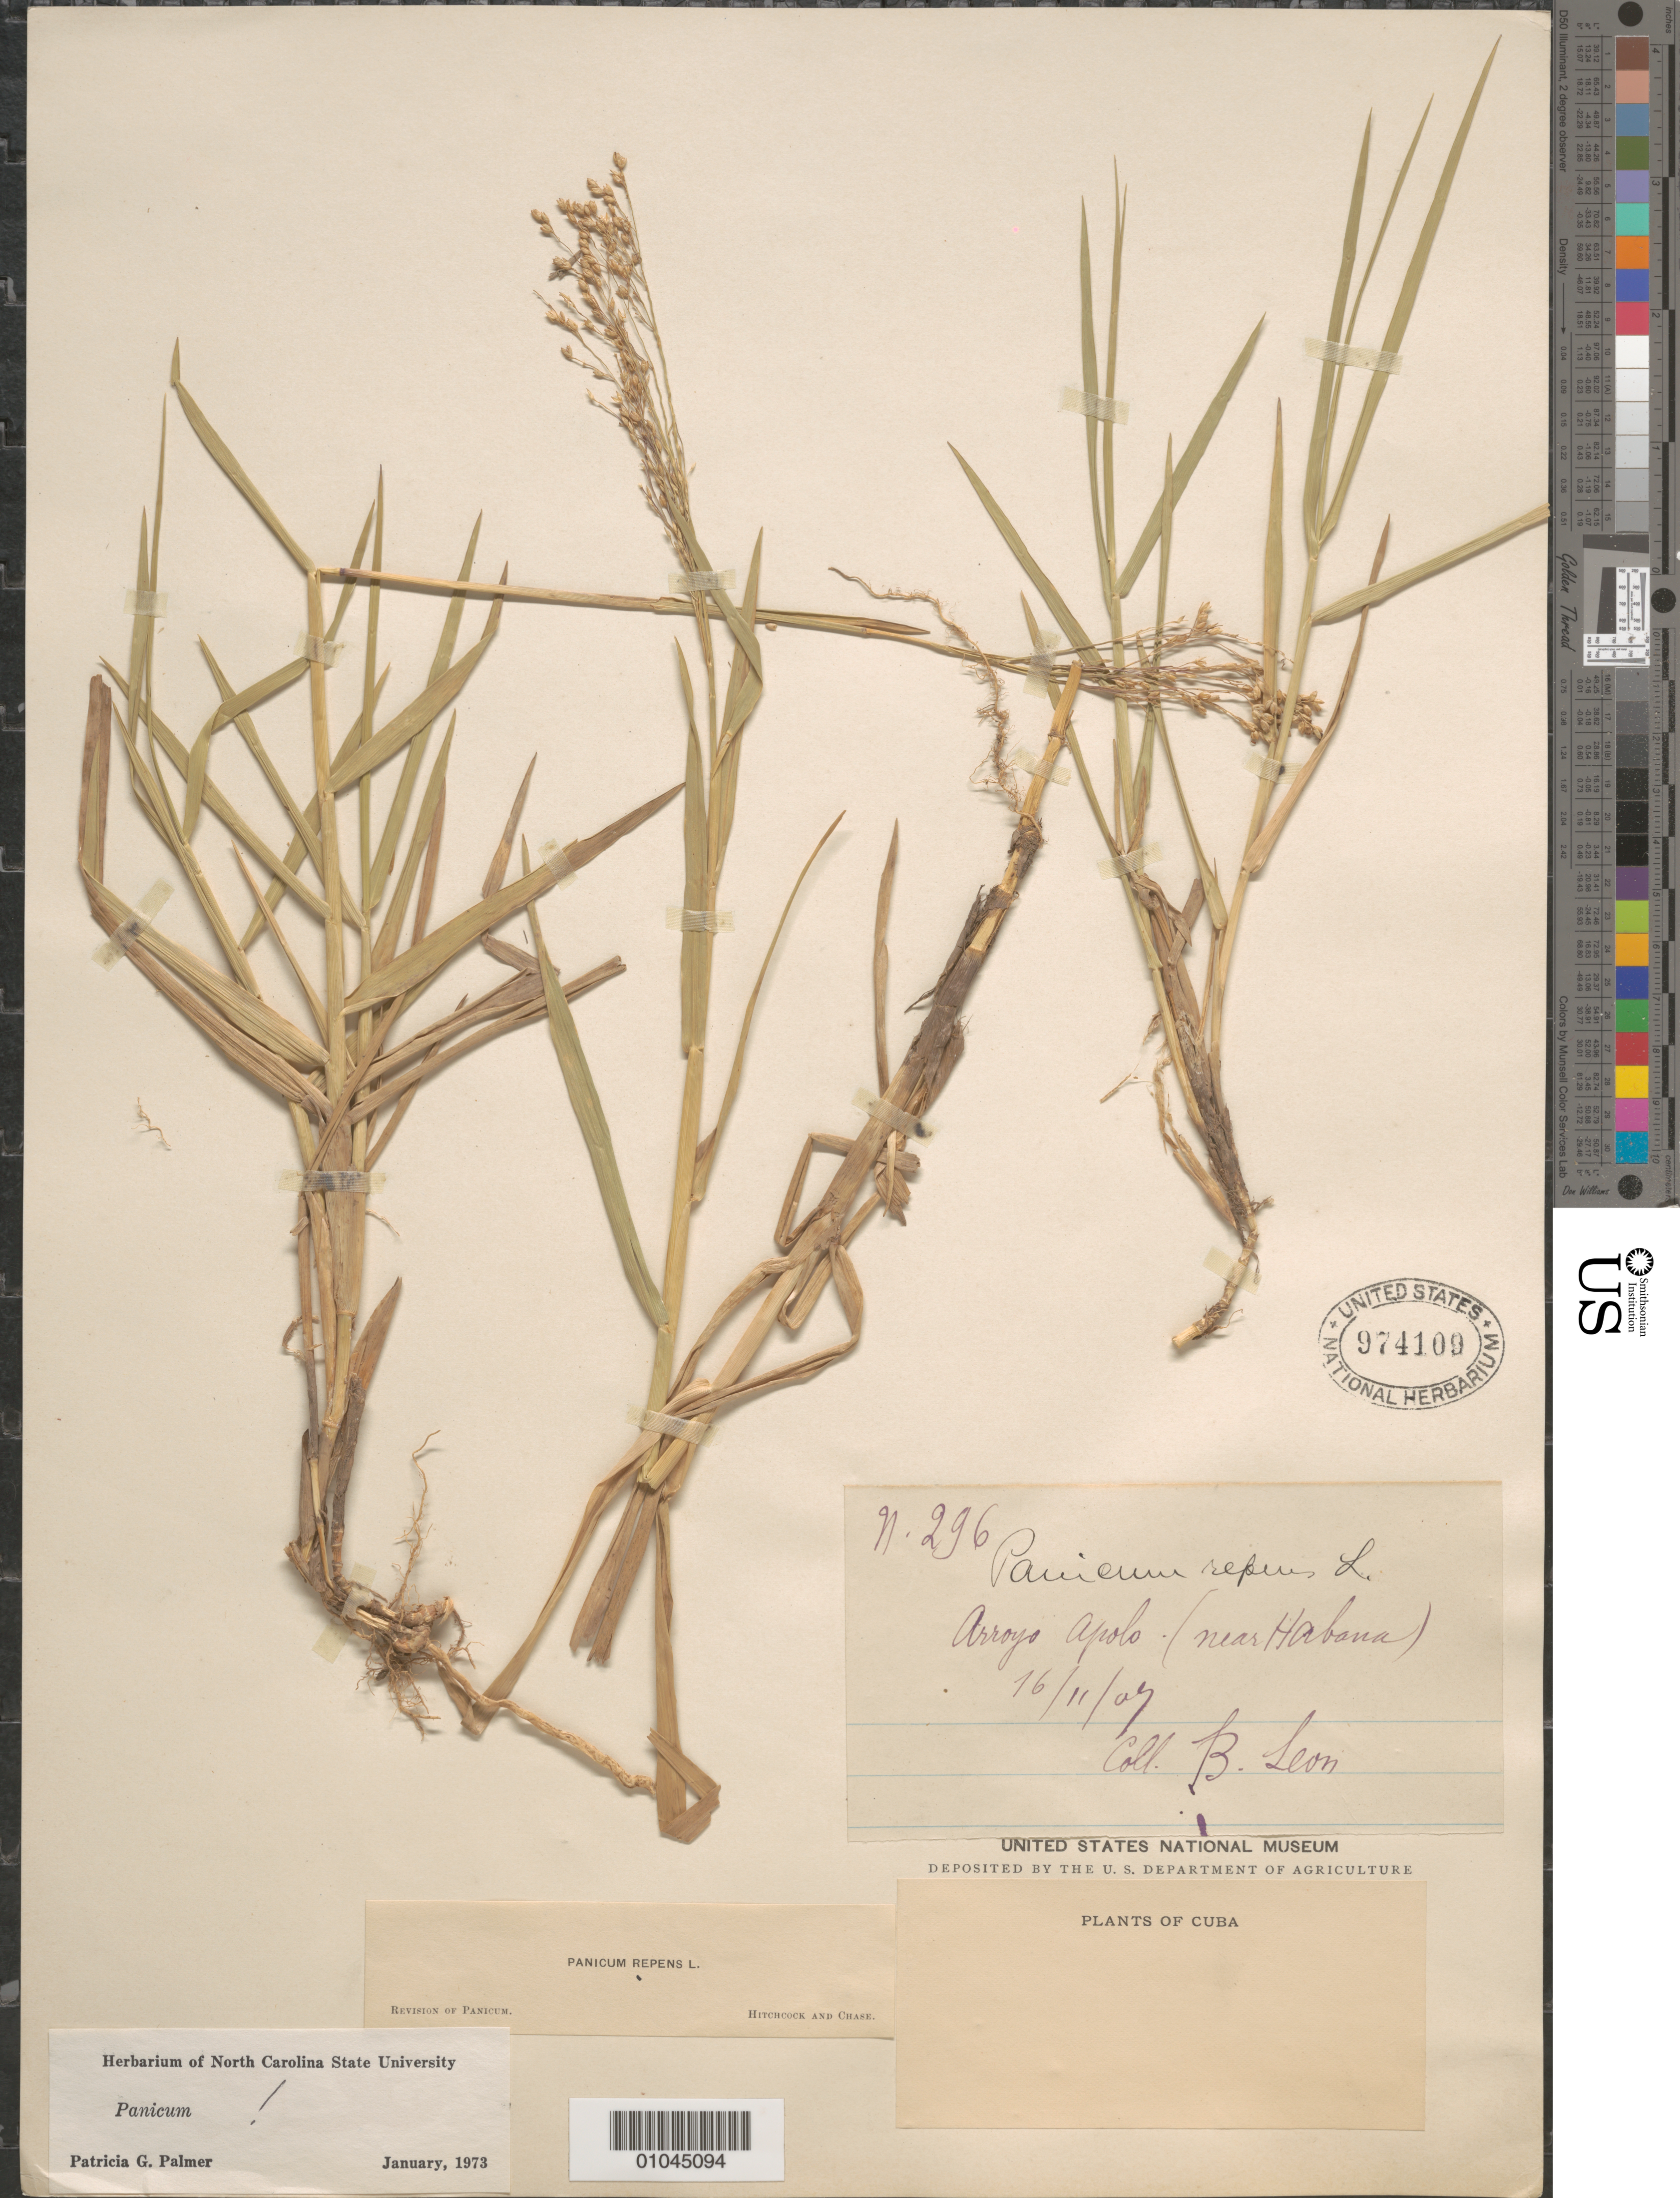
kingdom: Plantae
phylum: Tracheophyta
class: Liliopsida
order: Poales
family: Poaceae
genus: Panicum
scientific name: Panicum repens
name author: L.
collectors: Bro. León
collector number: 11296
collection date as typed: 16 Nov 1907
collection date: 1907-11-16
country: Cuba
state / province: La Habana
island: Cuba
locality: Arroyo Apolo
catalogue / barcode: US 974109